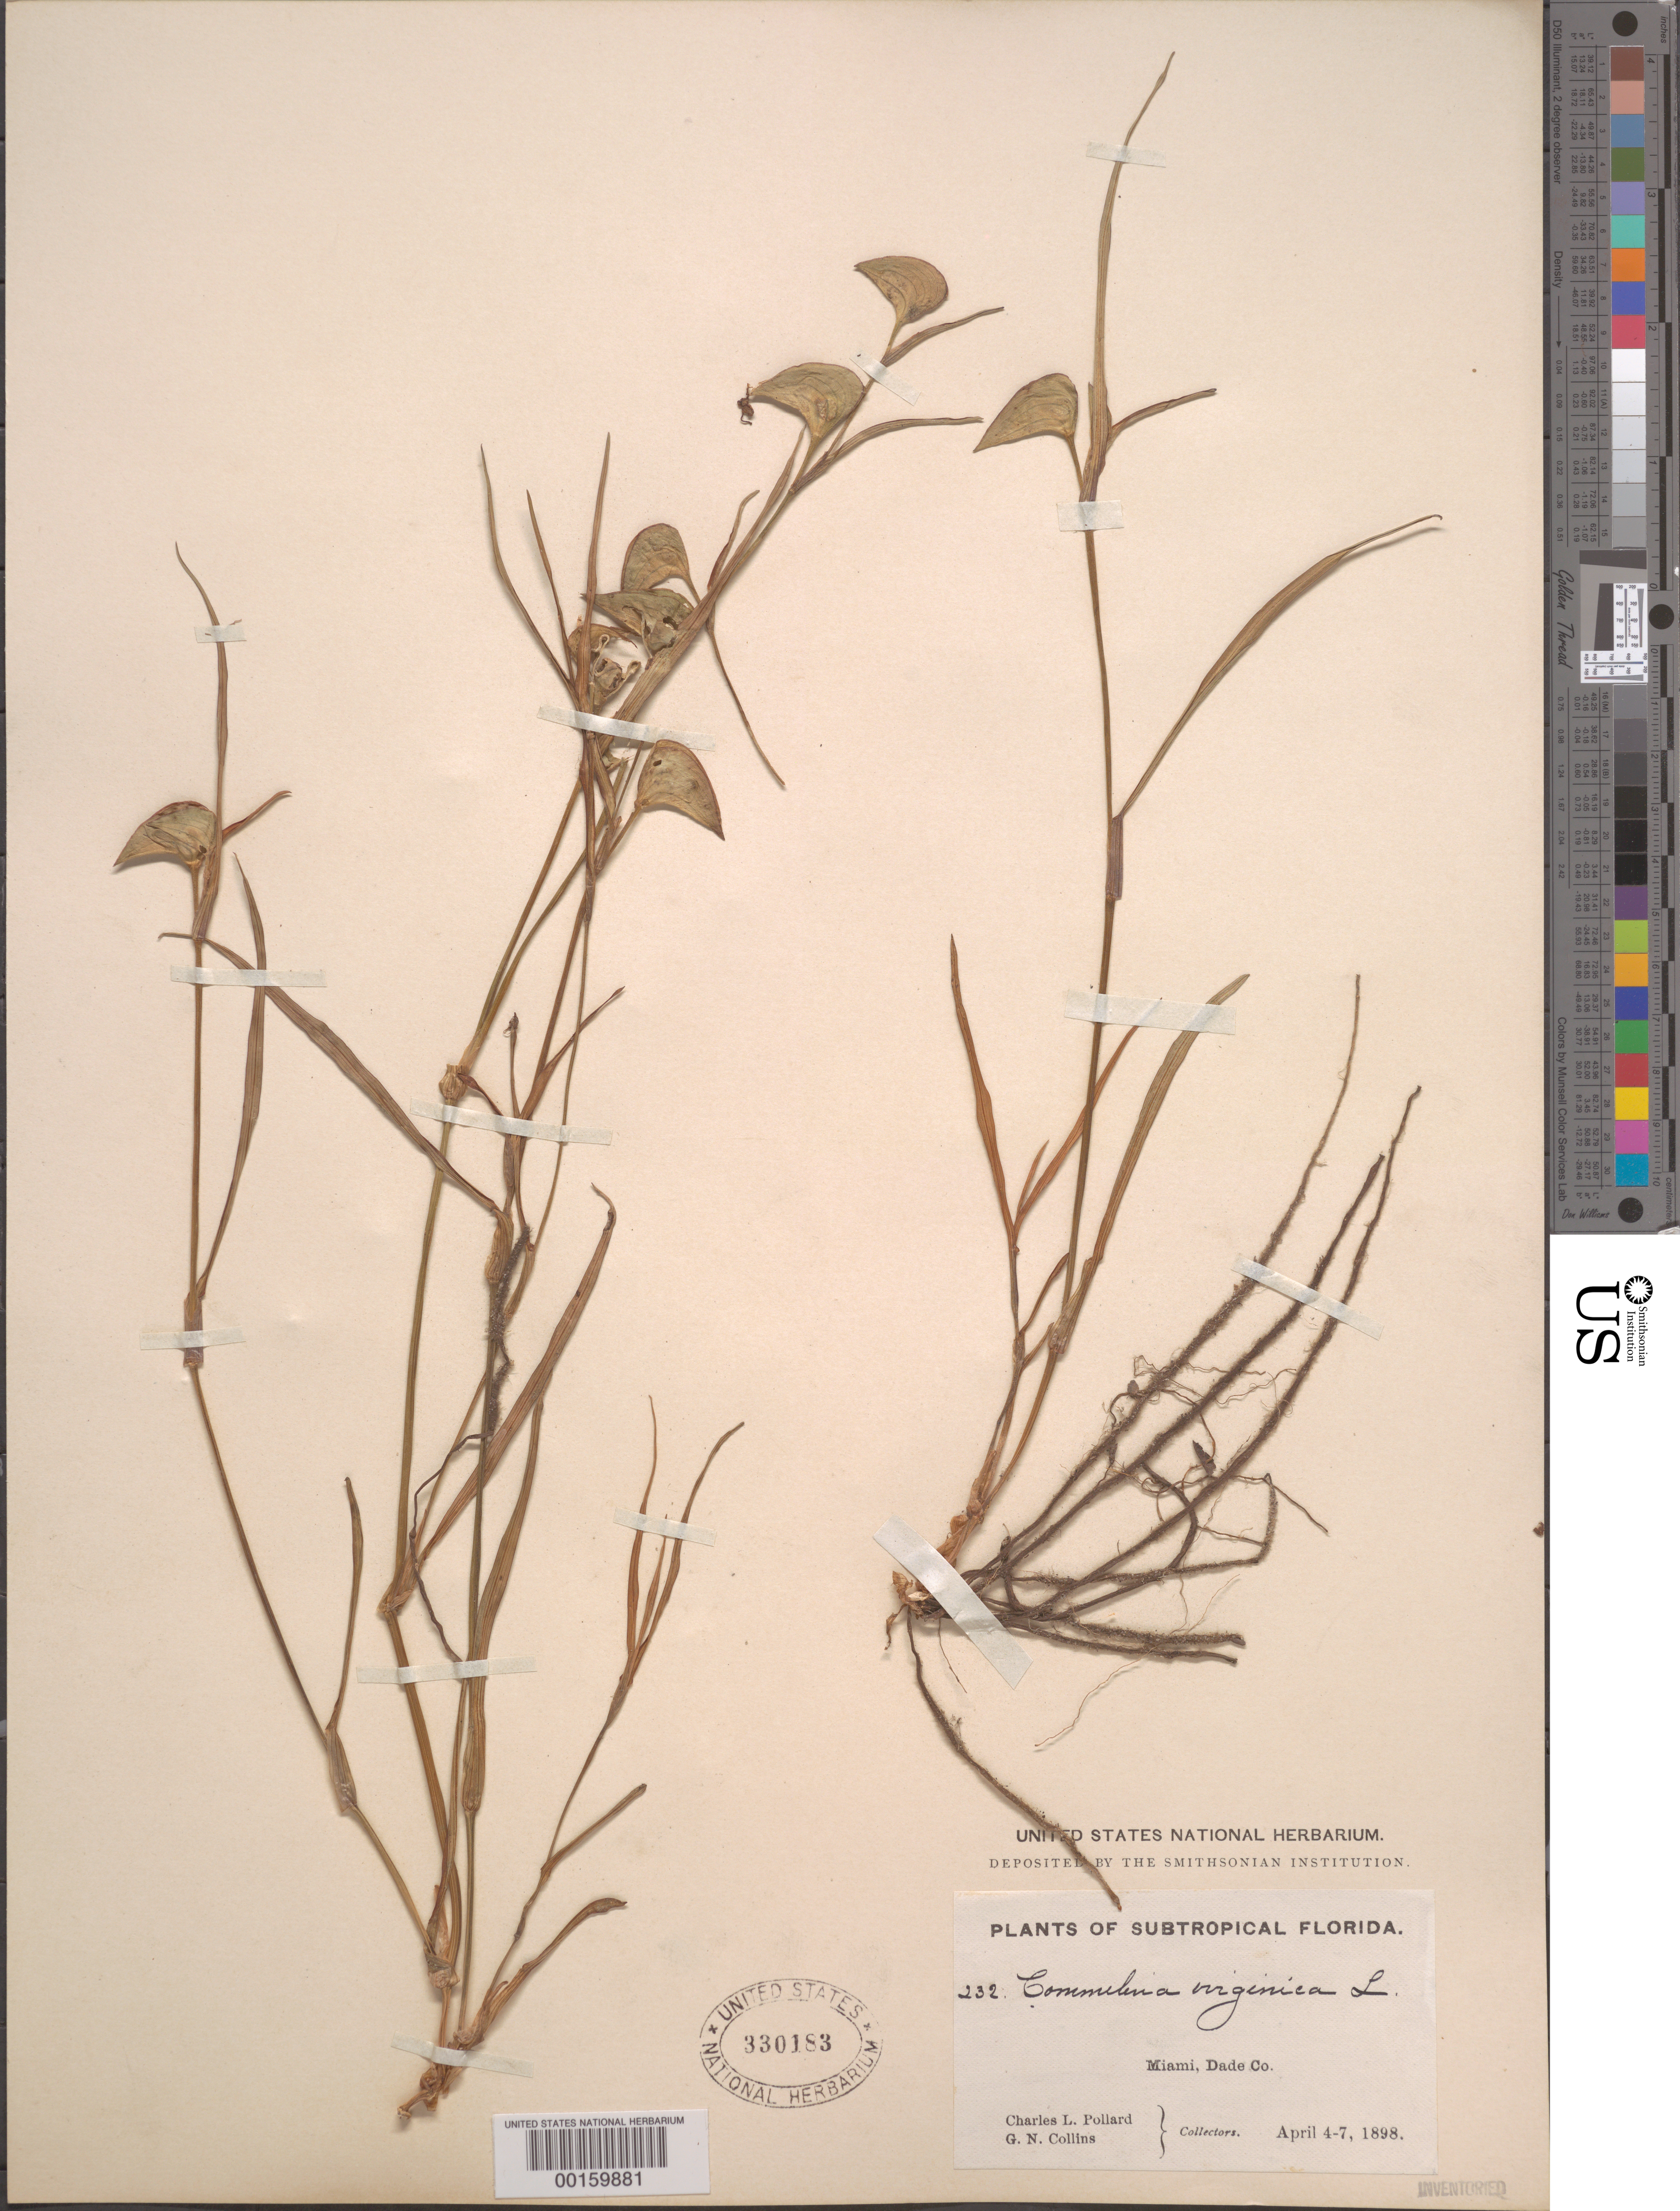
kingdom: Plantae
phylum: Tracheophyta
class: Liliopsida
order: Commelinales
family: Commelinaceae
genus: Commelina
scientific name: Commelina erecta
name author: L.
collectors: C. L. Pollard & G. Collins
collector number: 232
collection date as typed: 04 Apr 1898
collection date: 1898-04-04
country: United States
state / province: Florida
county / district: Dade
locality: Miami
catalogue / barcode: US 330183